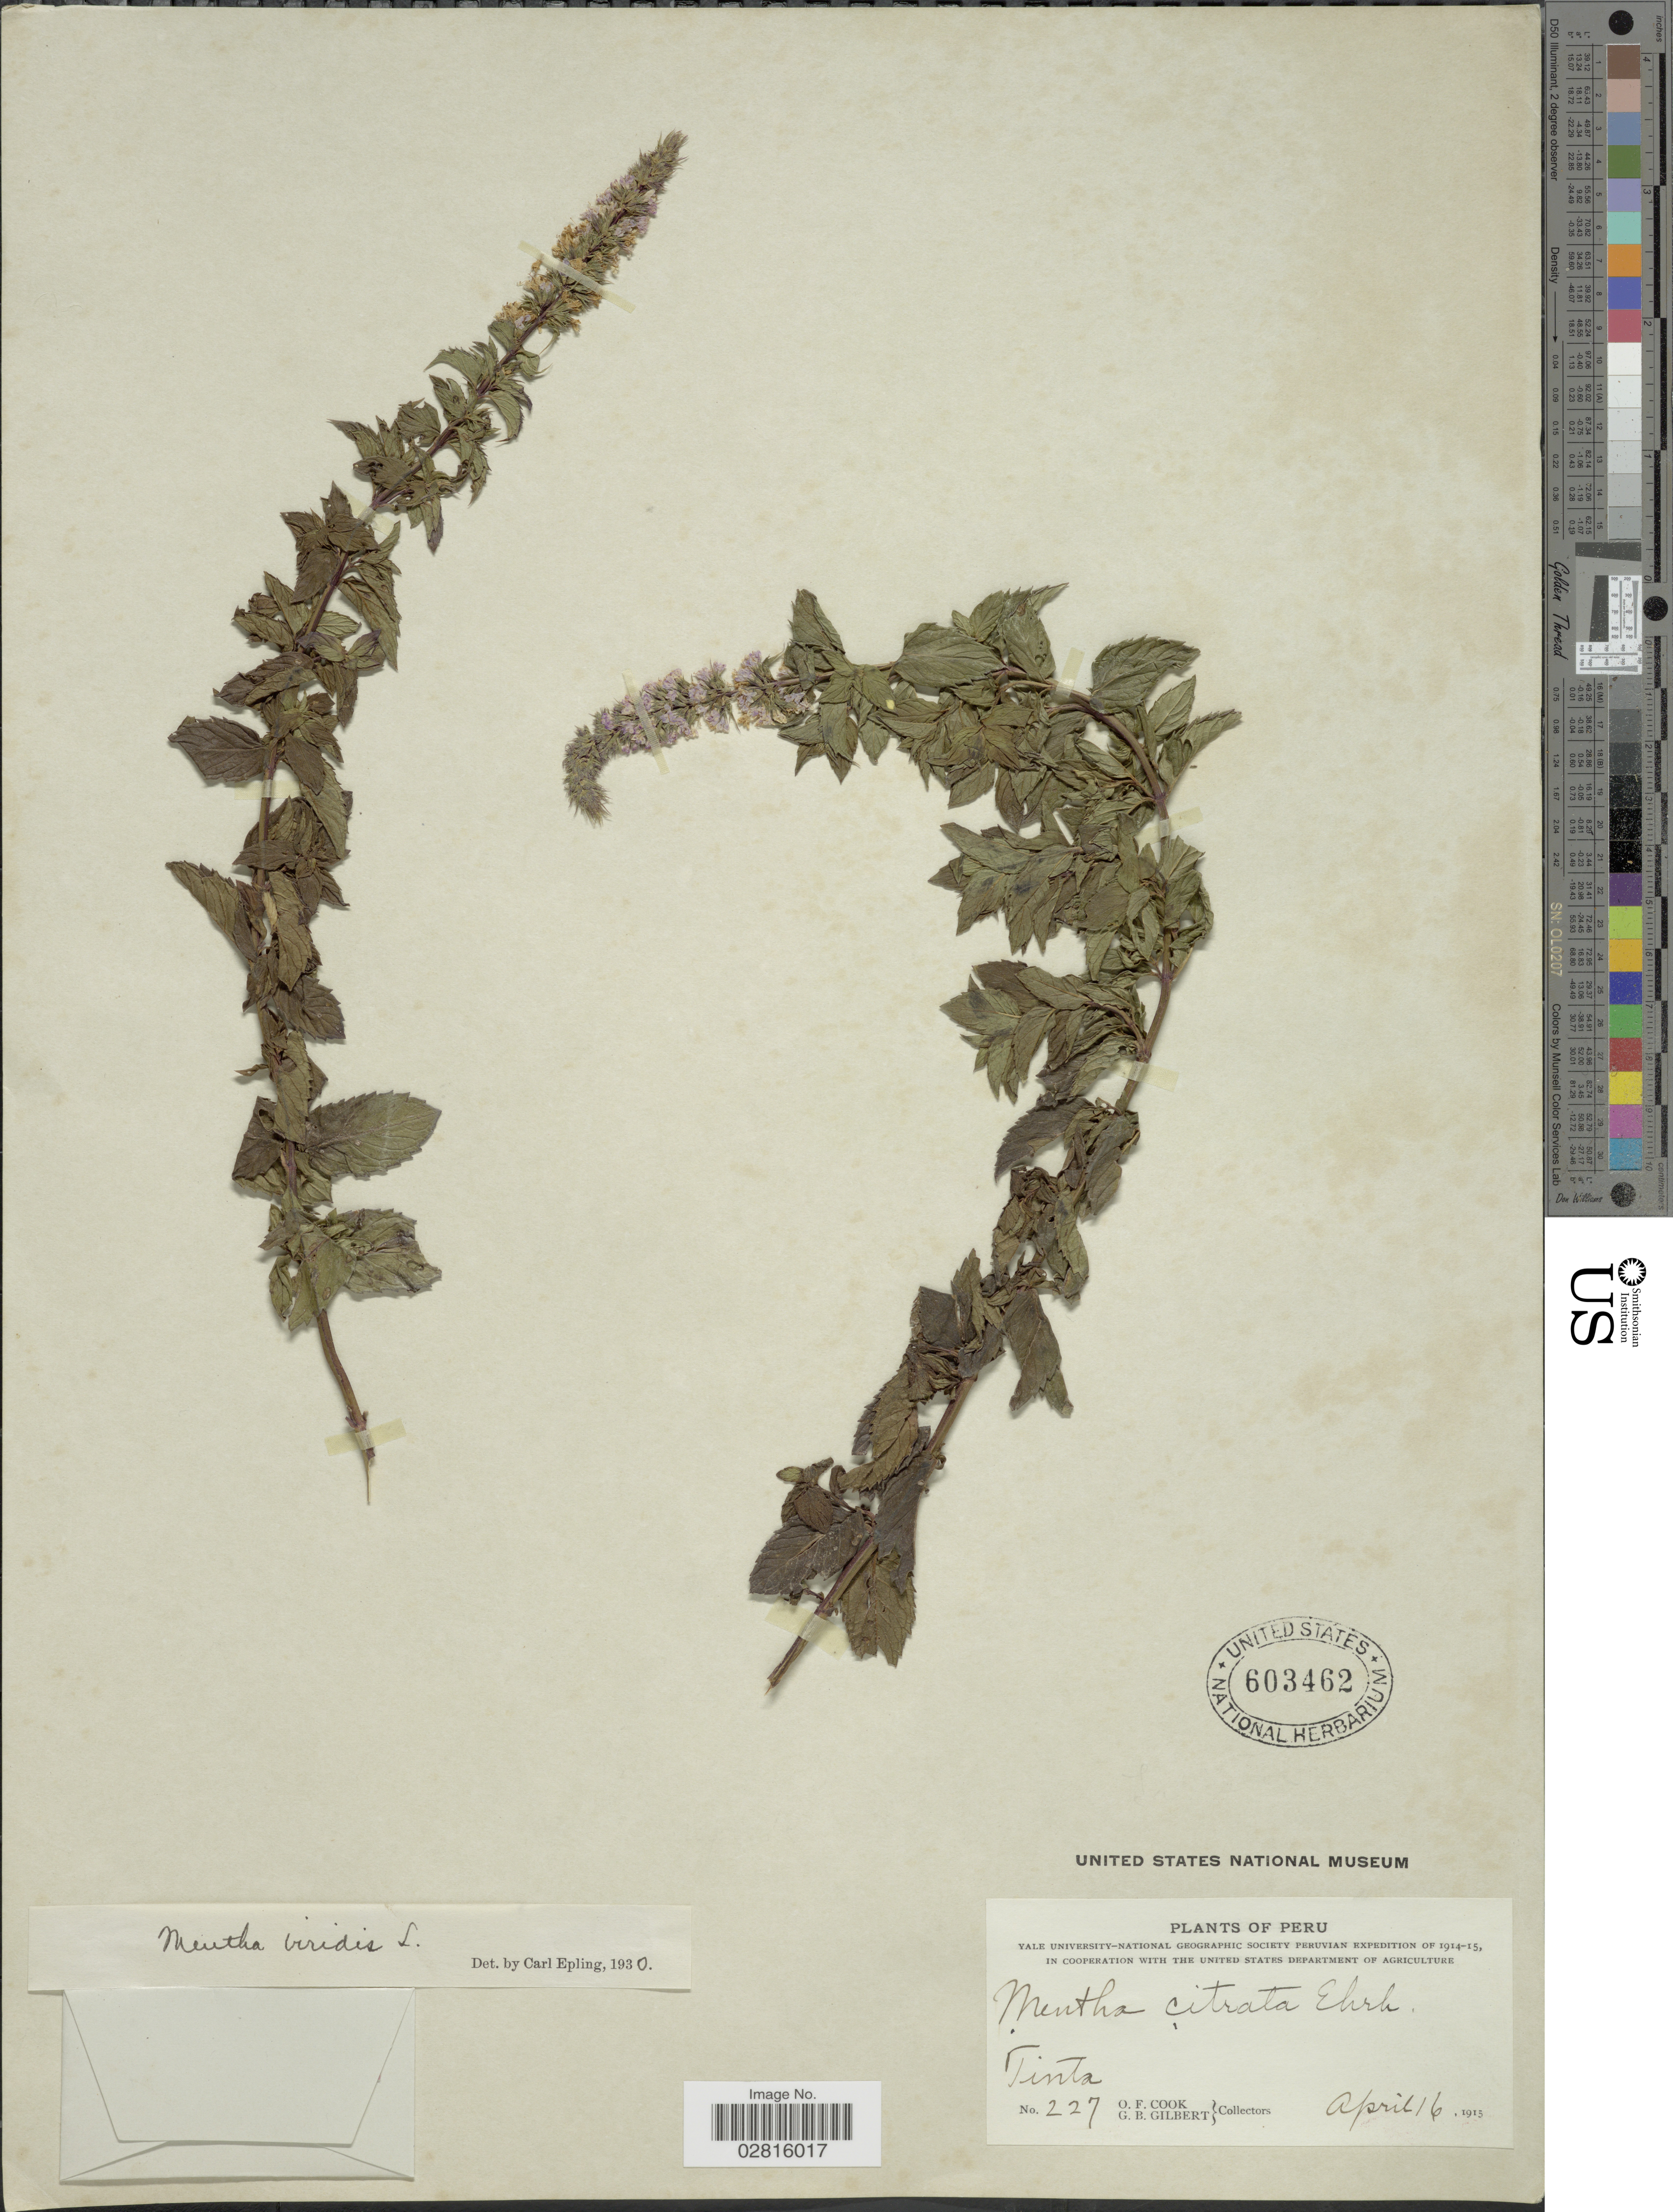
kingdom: Plantae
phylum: Tracheophyta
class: Magnoliopsida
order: Lamiales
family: Lamiaceae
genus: Mentha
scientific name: Mentha viridis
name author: (L.) L.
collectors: O. F. Cook & G. B. Gilbert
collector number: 227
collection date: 1915-04-16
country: Peru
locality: Tinta.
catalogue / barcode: US 603462